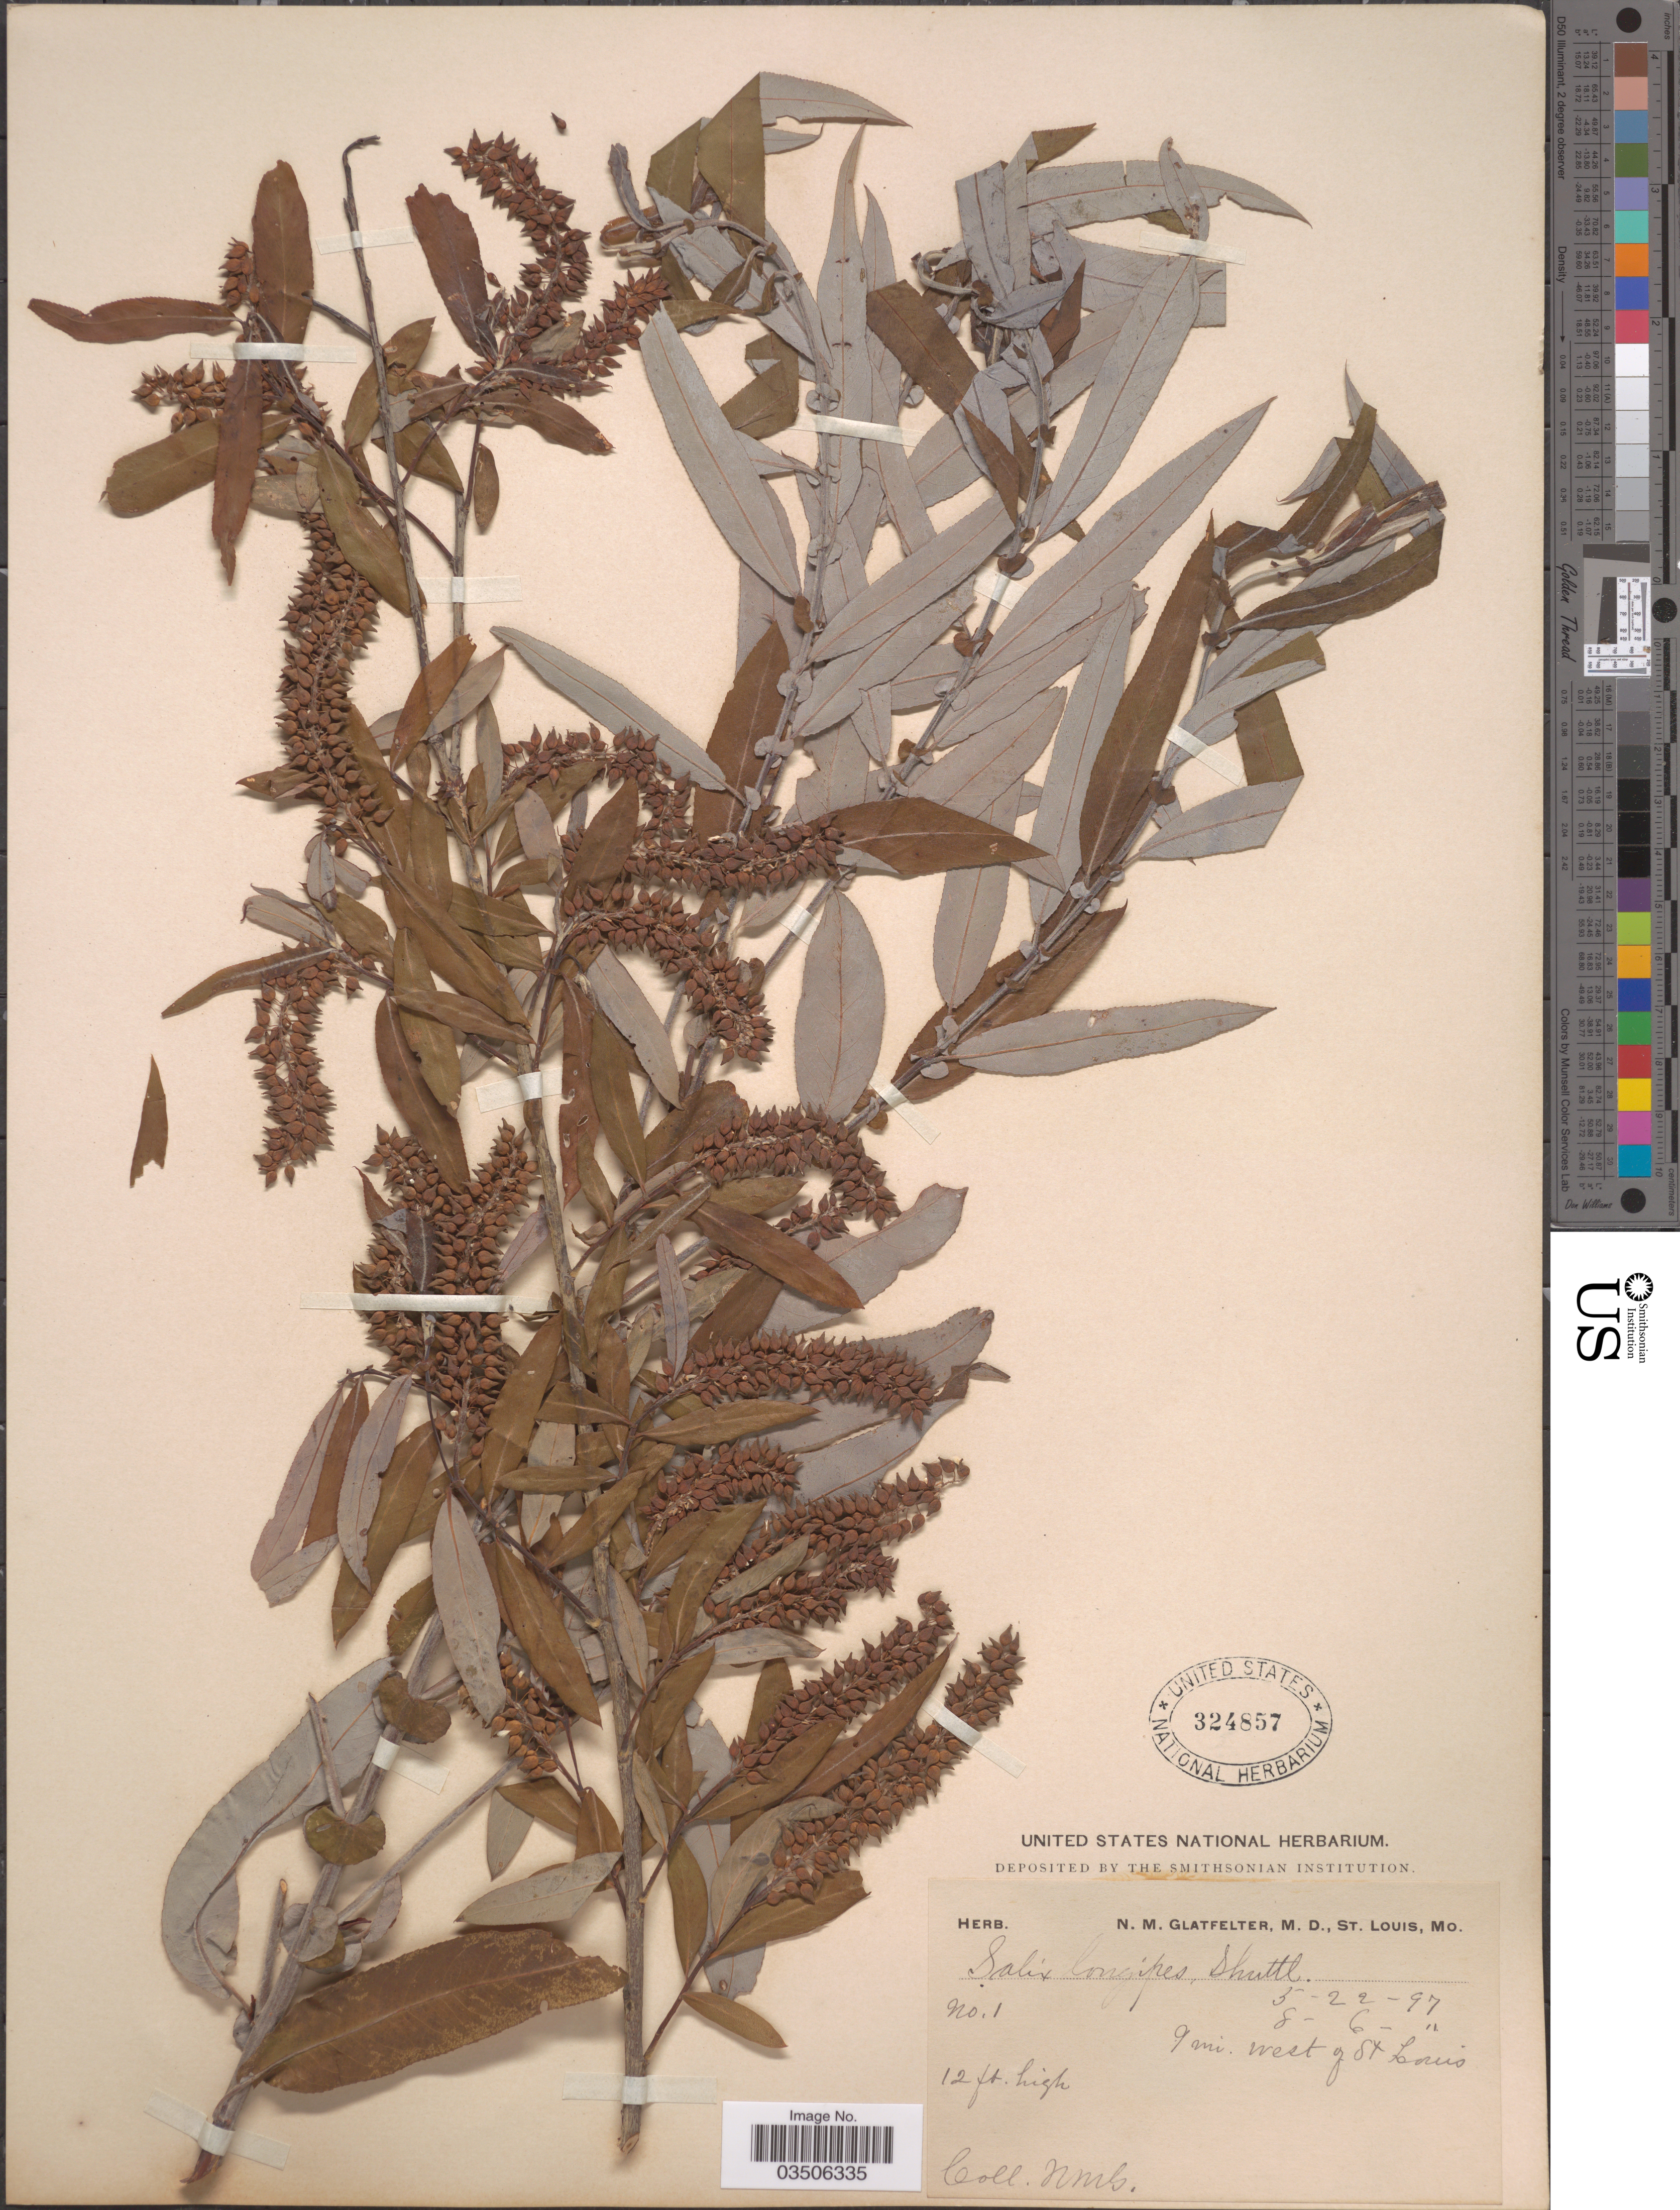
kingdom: Plantae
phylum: Tracheophyta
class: Magnoliopsida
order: Malpighiales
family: Salicaceae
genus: Salix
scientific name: Salix wardii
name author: Bebb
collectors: N. M. Glatfelter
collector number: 1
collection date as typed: Transcribed d/m/y: 22/5/97 to 6/8/97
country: United States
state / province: Missouri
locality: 9 mi. west of St Louis.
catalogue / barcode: US 324857